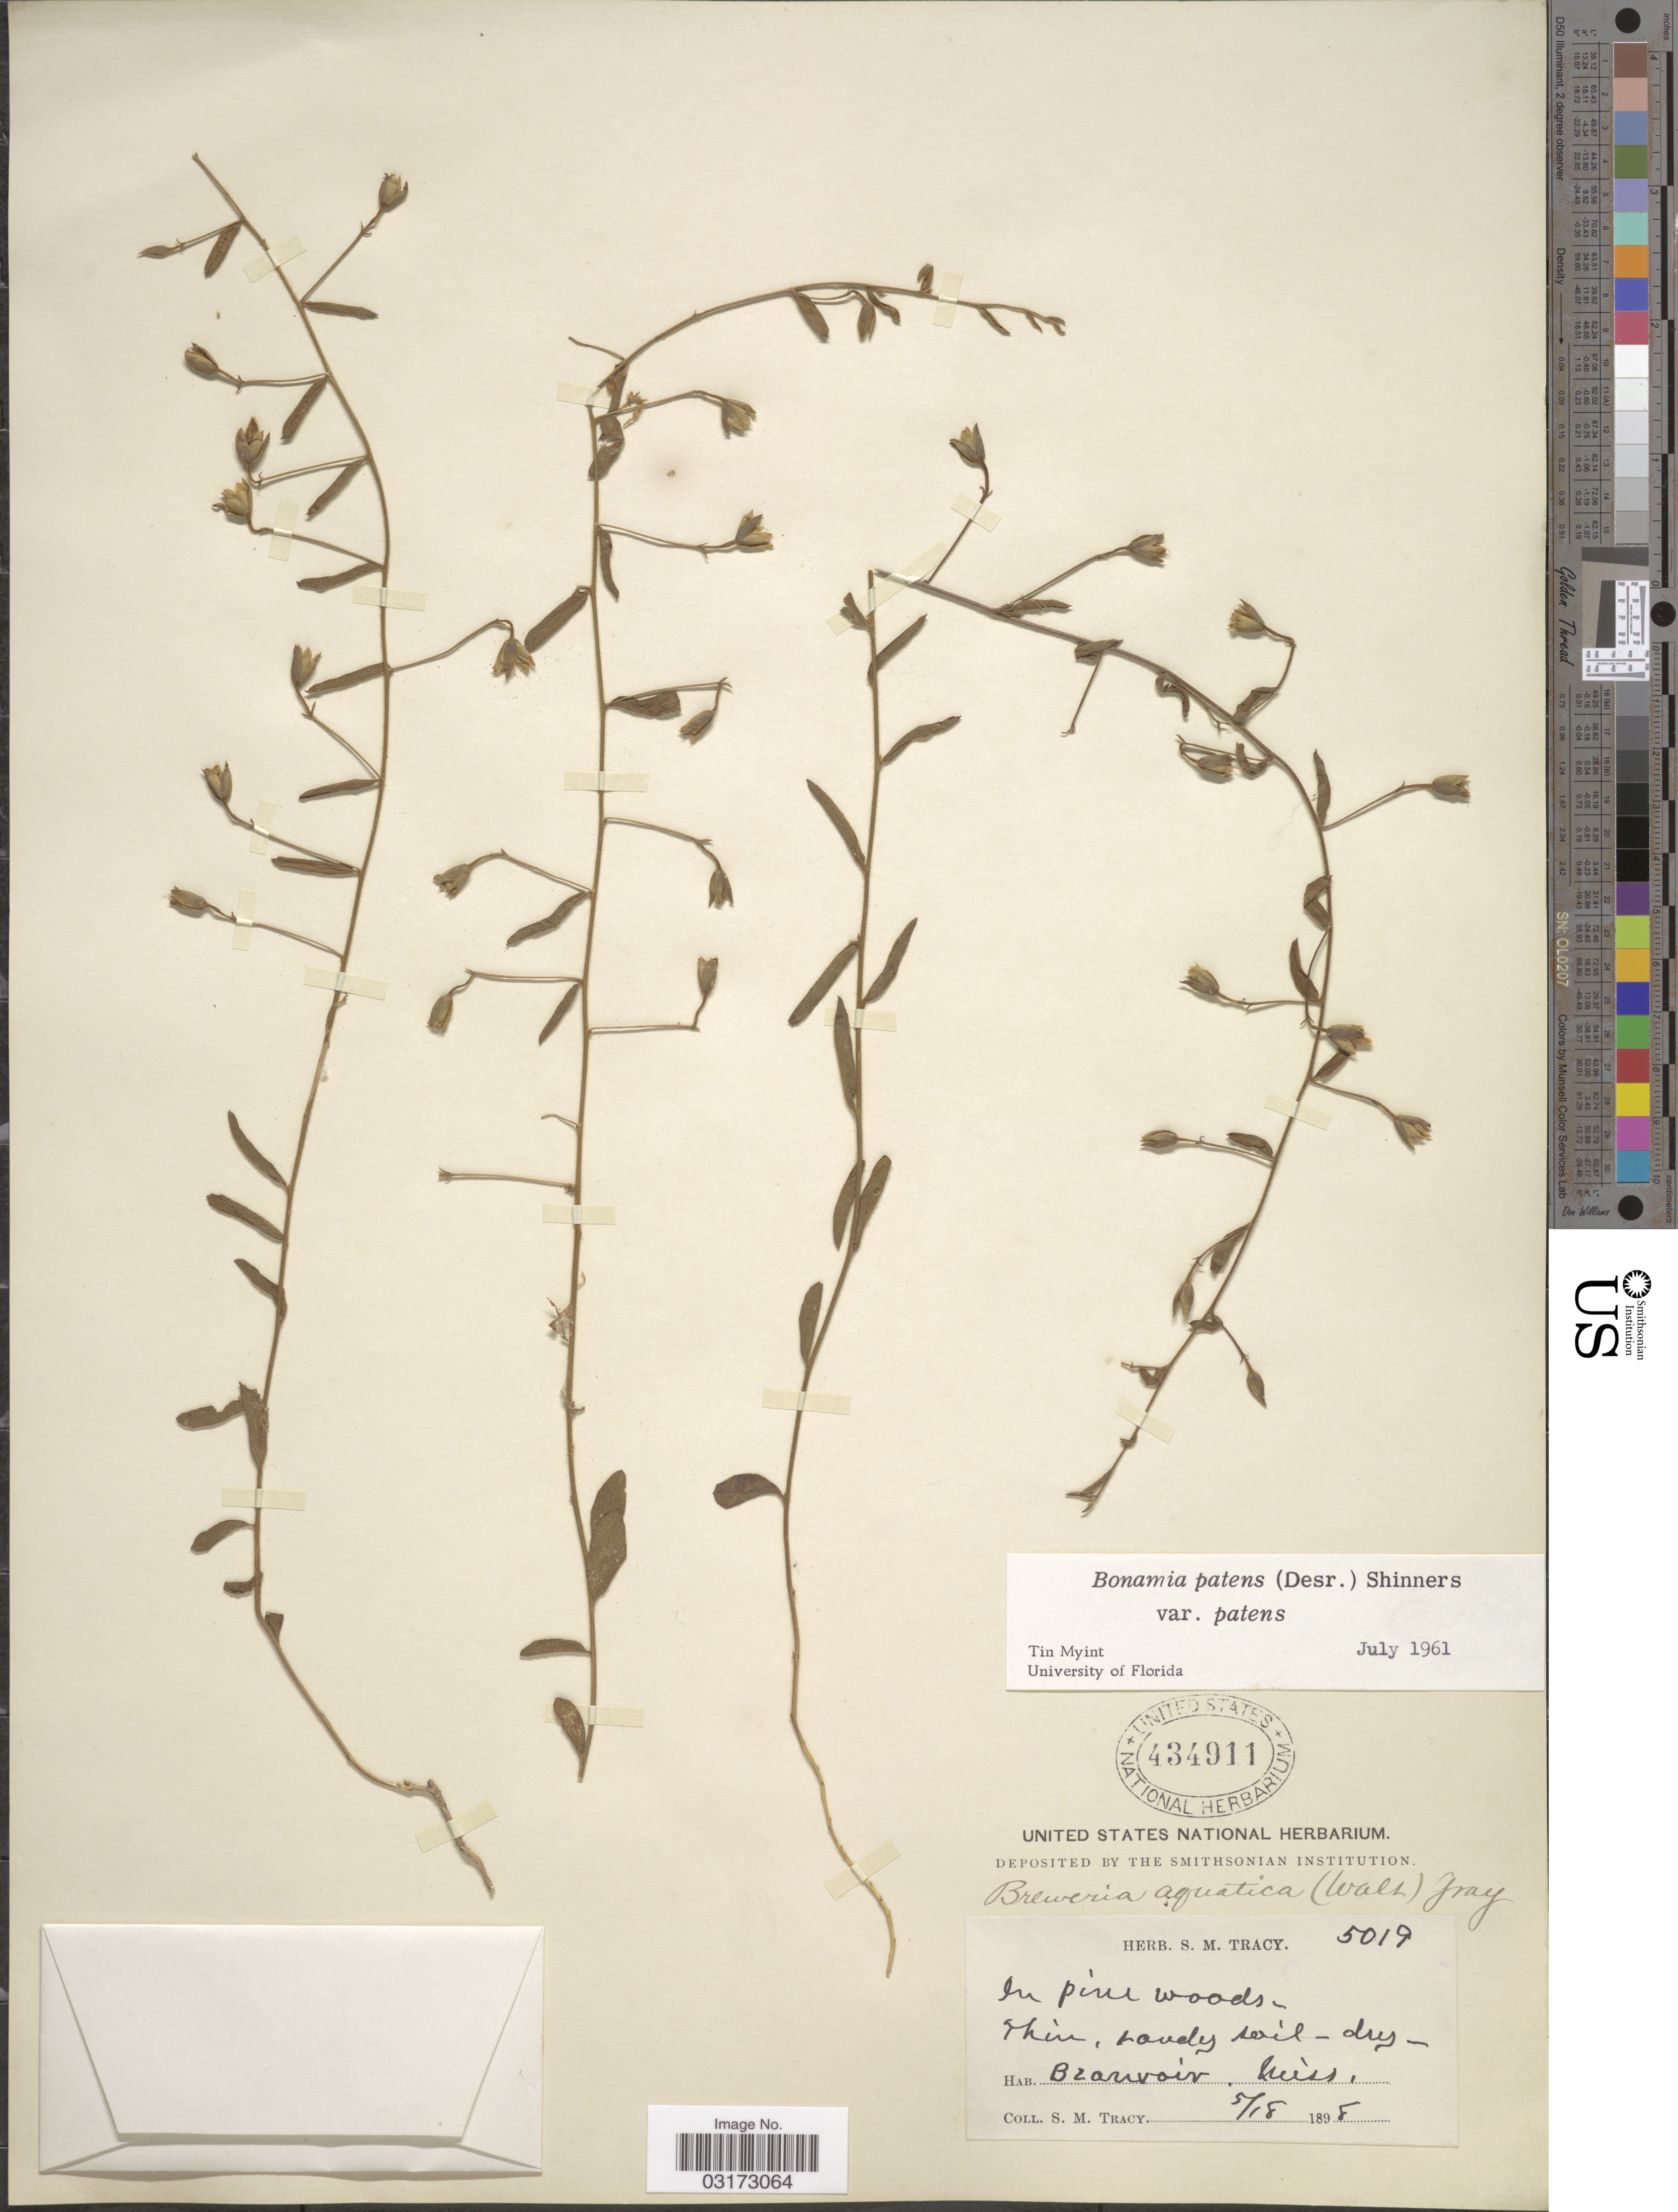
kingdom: Plantae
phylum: Tracheophyta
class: Magnoliopsida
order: Solanales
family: Convolvulaceae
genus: Stylisma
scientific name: Stylisma patens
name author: (Desr.) Myint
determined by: Strong, Mark T., (BOT), Smithsonian Institution - National Museum of Natural History (UNITED STATES)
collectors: S. M. Tracy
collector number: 5019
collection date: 1898-05-18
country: United States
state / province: Mississippi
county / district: Harrison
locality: Beauvoir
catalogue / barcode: US 434911